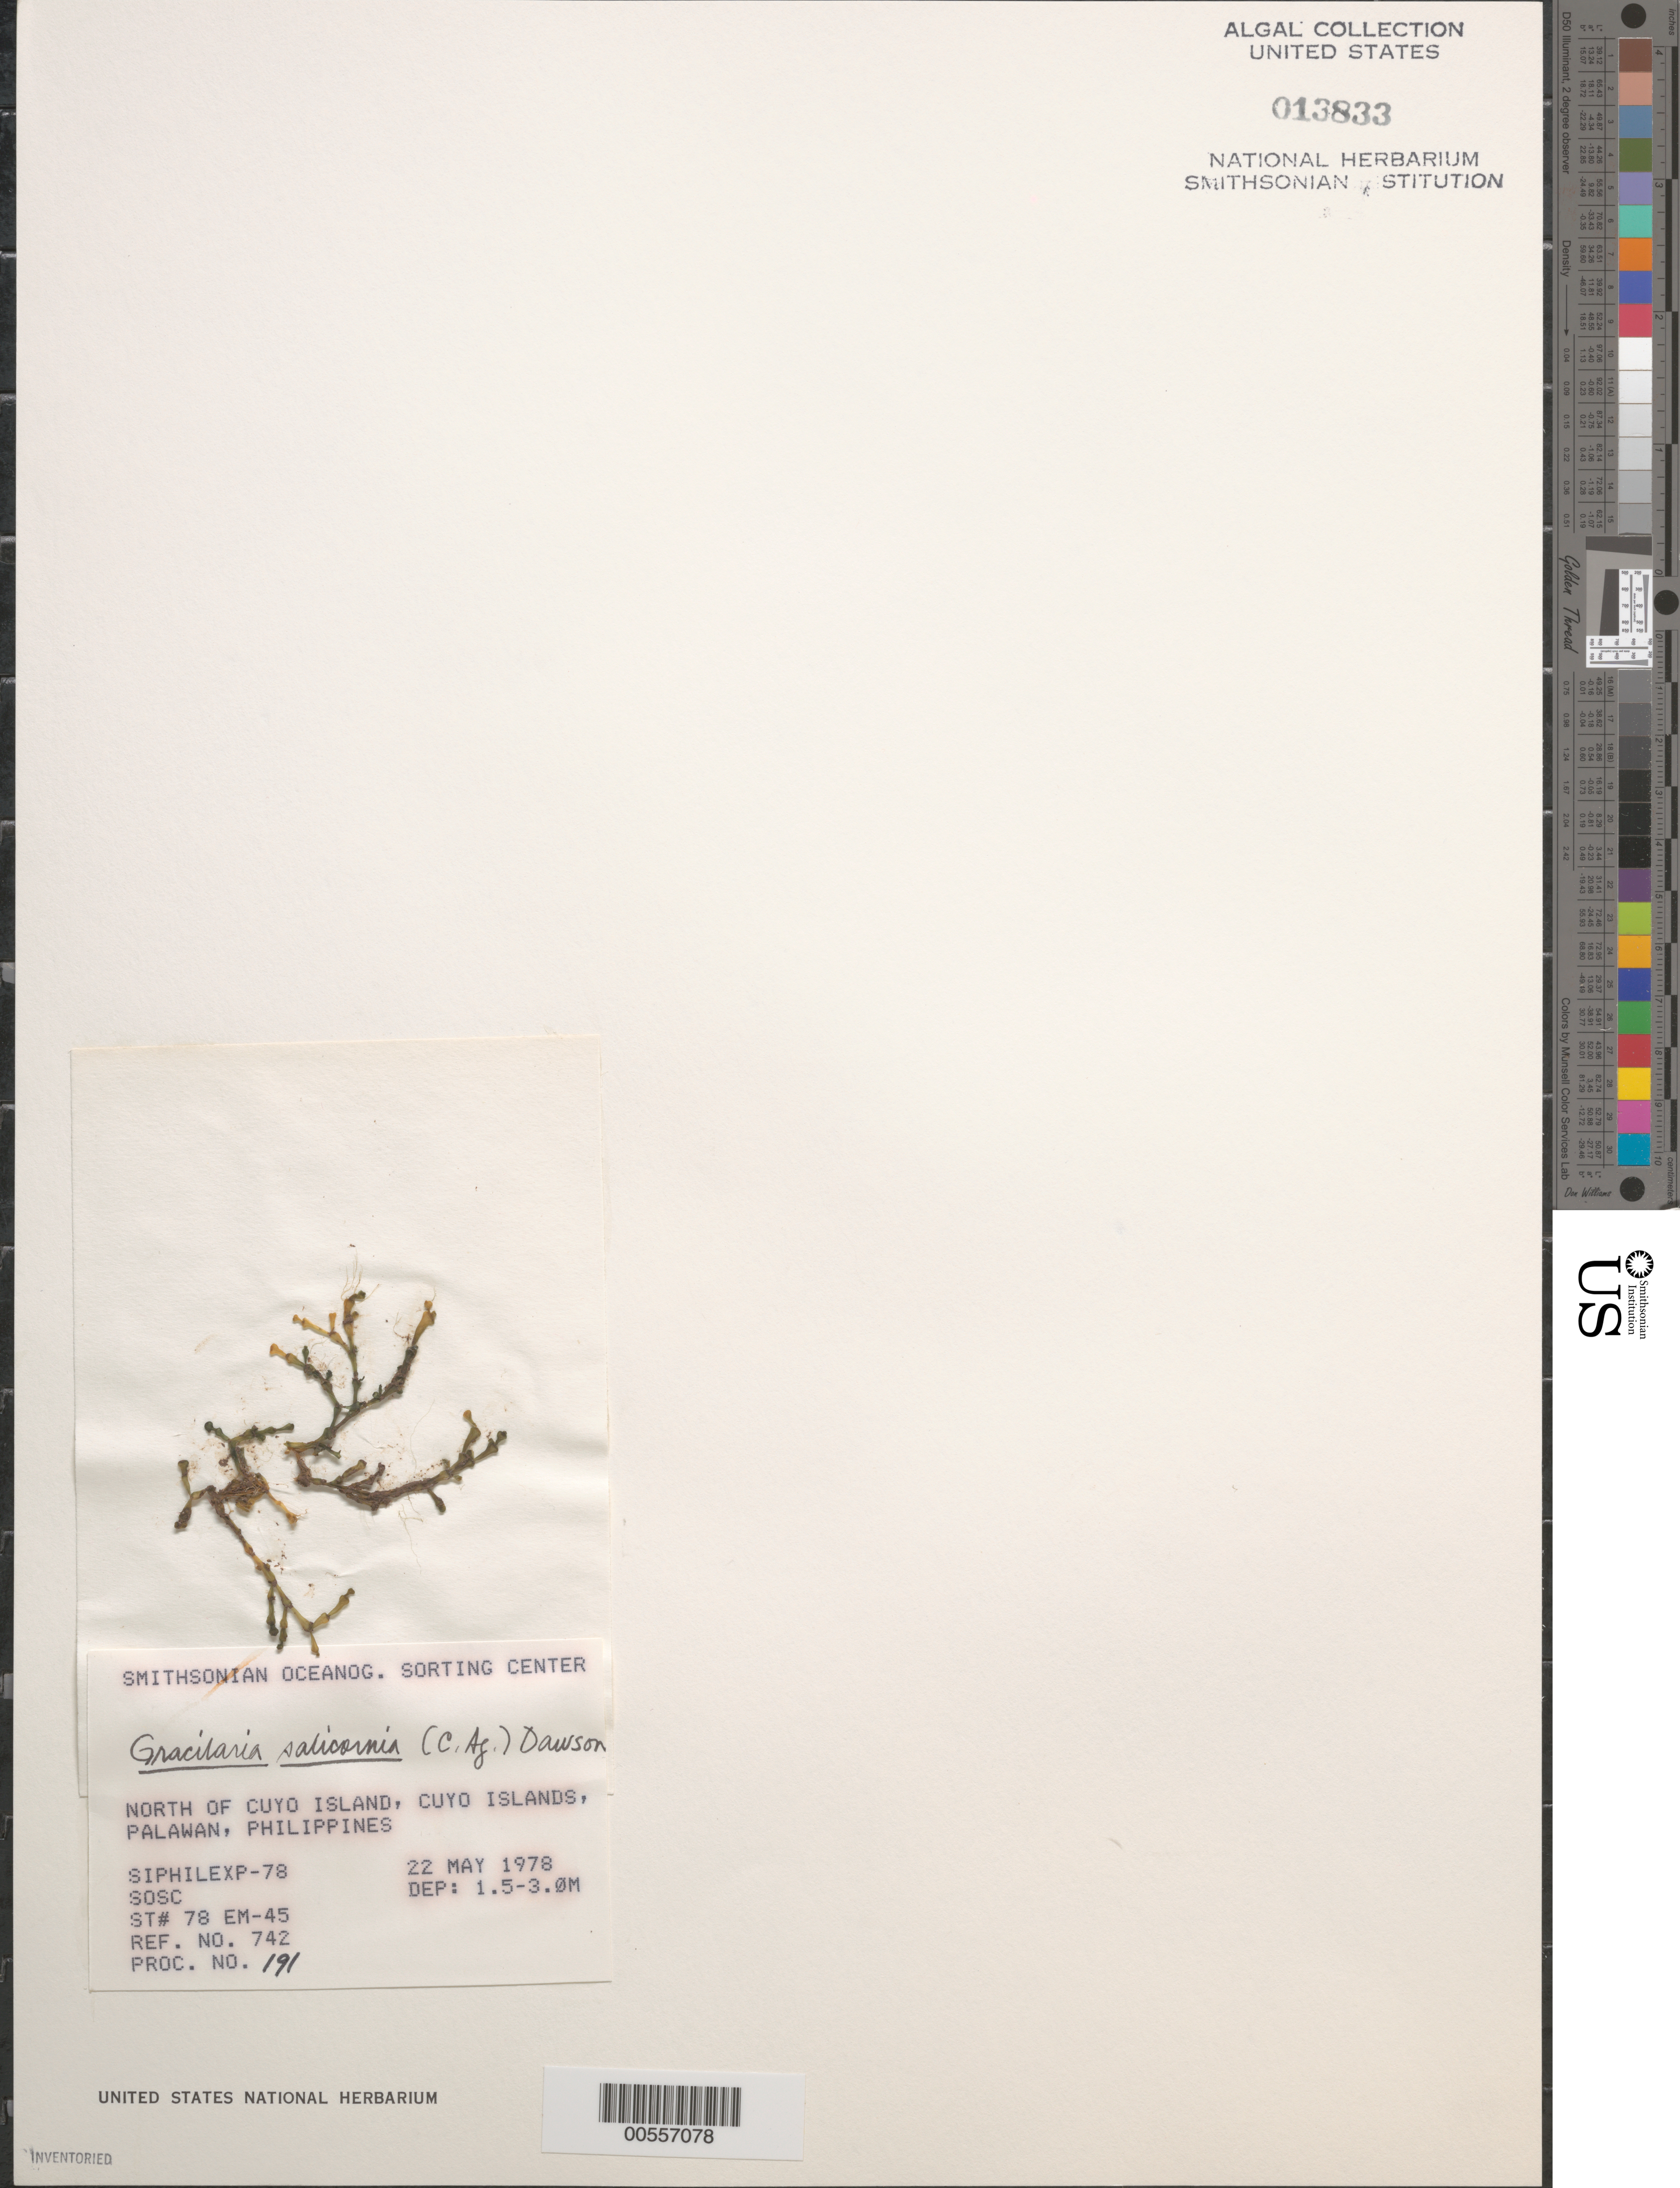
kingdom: Plantae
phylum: Rhodophyta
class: Florideophyceae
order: Gracilariales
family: Gracilariaceae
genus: Gracilaria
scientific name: Gracilaria salicornia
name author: (C. Agardh) E.Y. Dawson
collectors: SOSC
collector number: Station 78 Em-45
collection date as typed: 22 May 1978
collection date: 1978-05-22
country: Philippines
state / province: Mimaropa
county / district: Palawan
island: Cuyo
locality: North of Cuyo Island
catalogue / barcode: US 13833